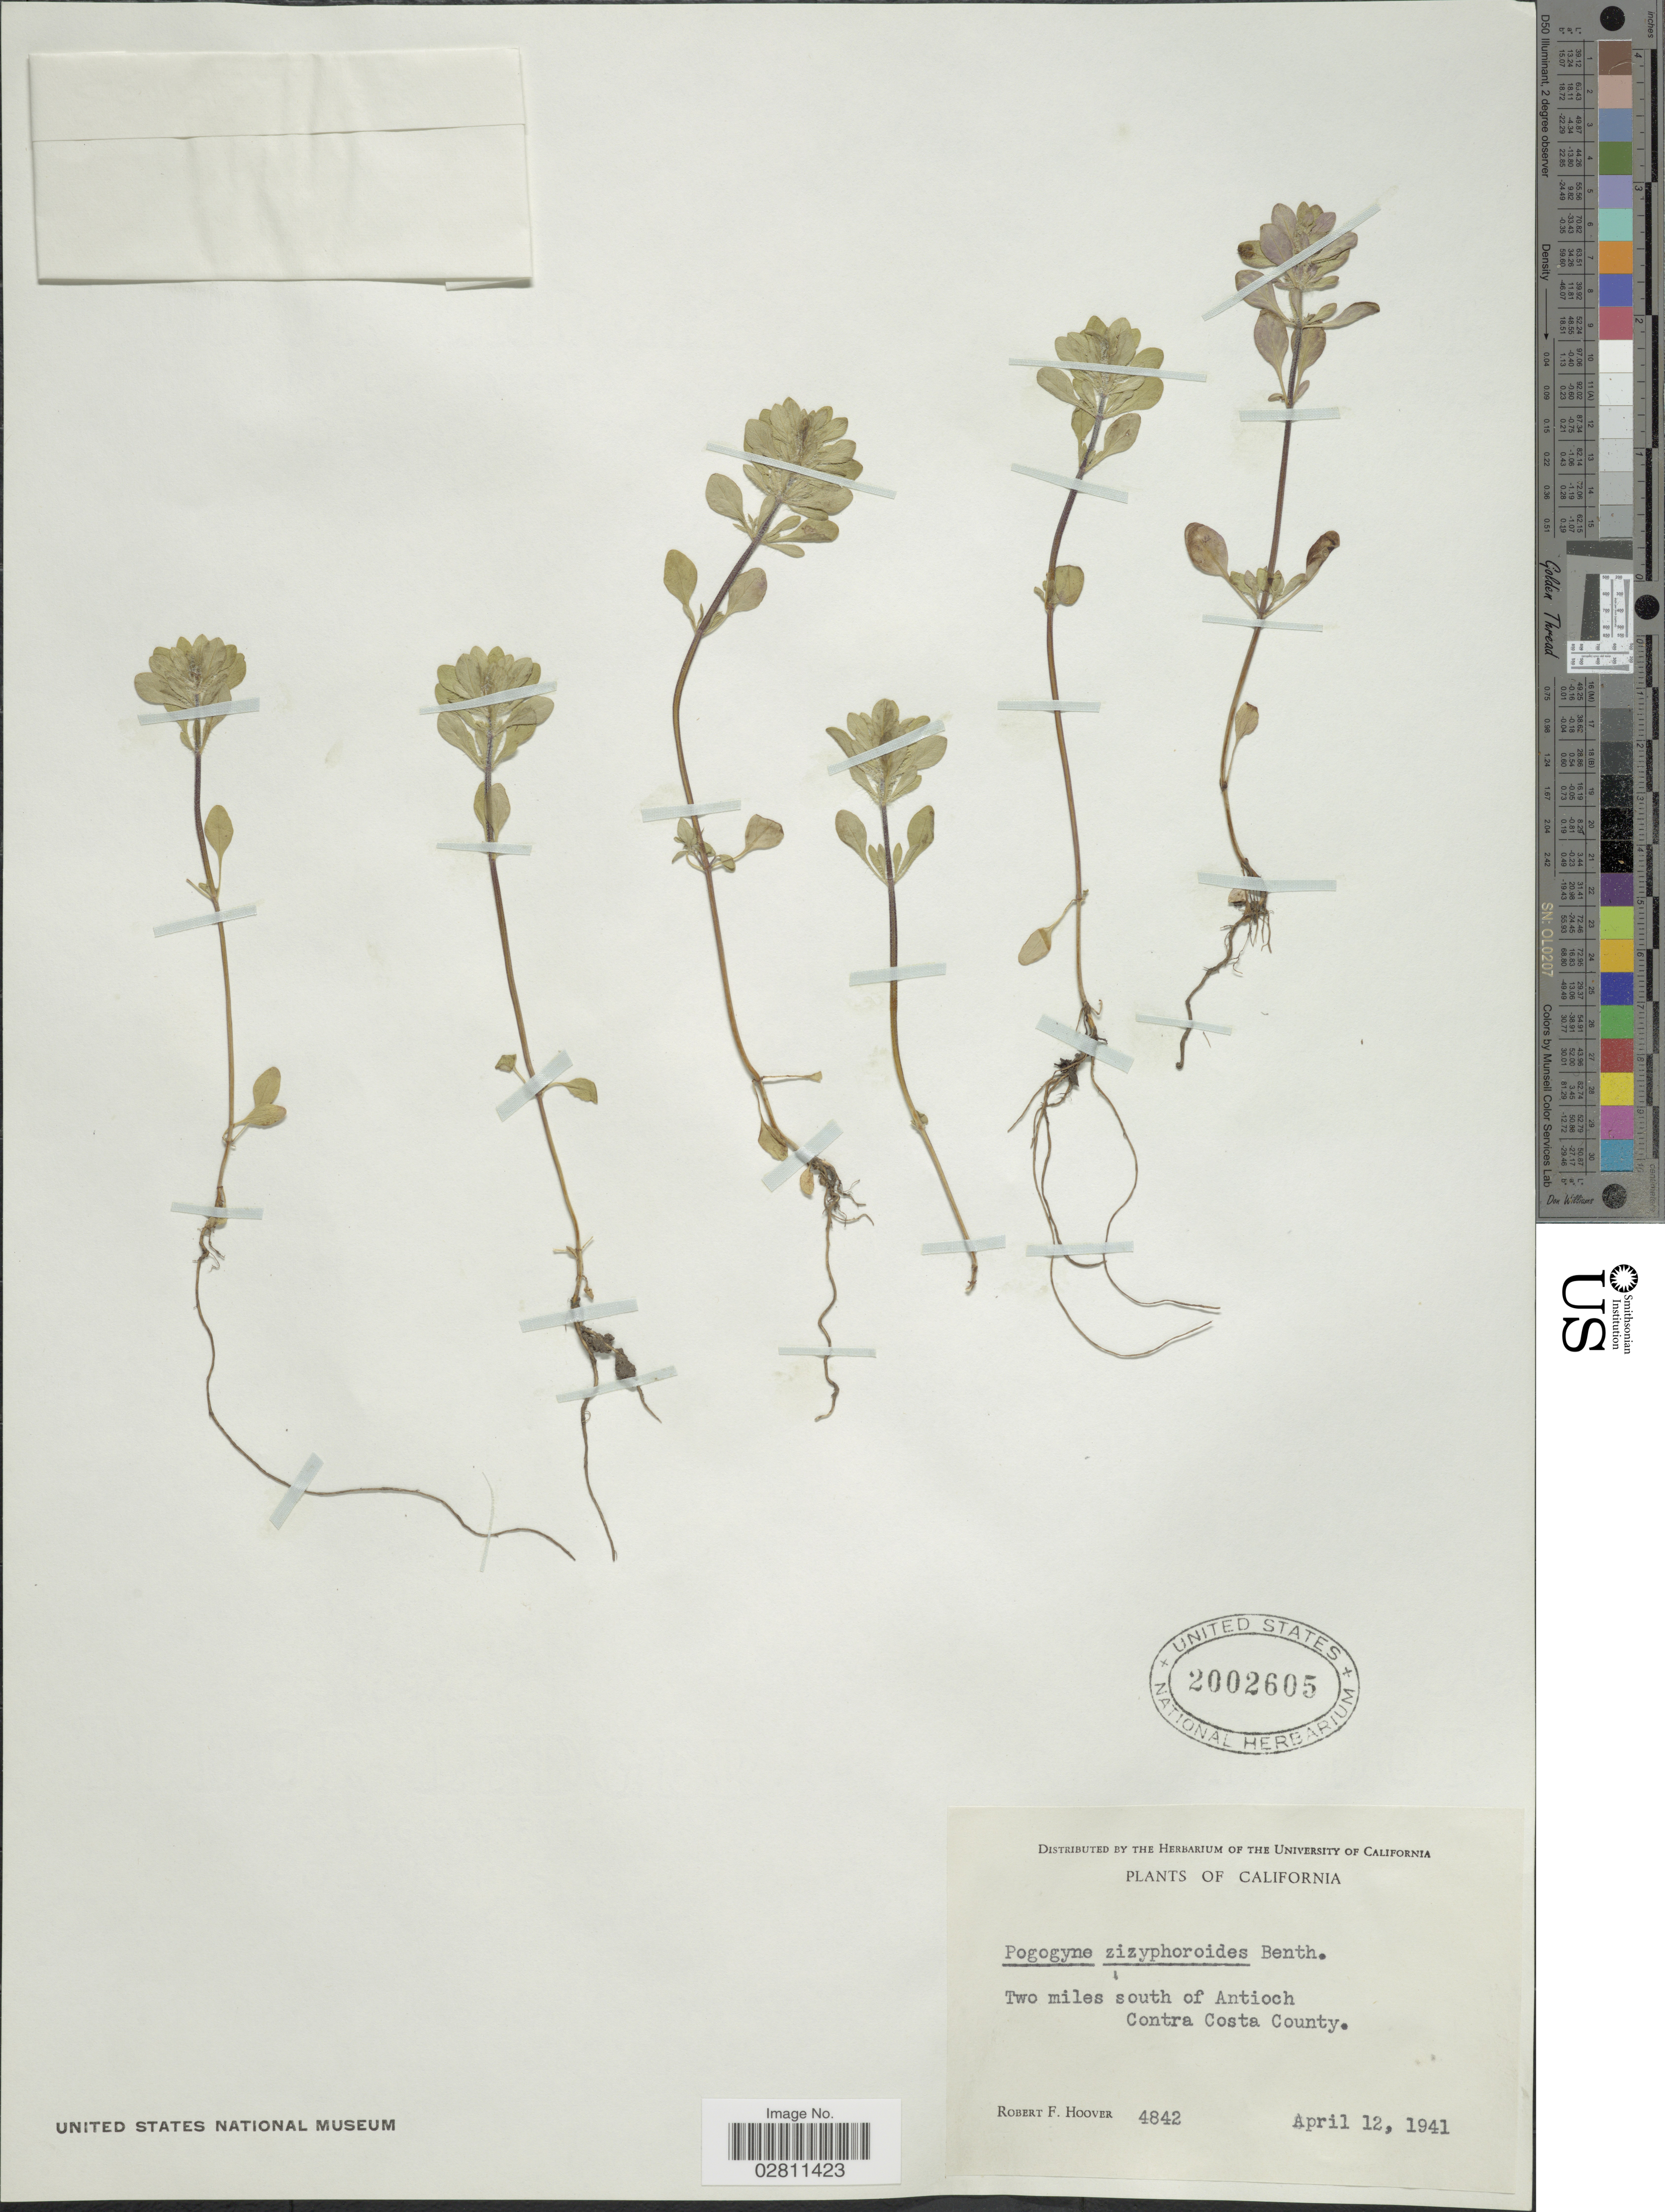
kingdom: Plantae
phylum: Tracheophyta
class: Magnoliopsida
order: Lamiales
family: Lamiaceae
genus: Pogogyne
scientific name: Pogogyne ziziphoroides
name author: Benth.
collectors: R. F. Hoover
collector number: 4842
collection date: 1941-04-12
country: United States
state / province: California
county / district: Contra Costa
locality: Two miles south of Antioch, Contra Costa County.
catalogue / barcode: US 2002605